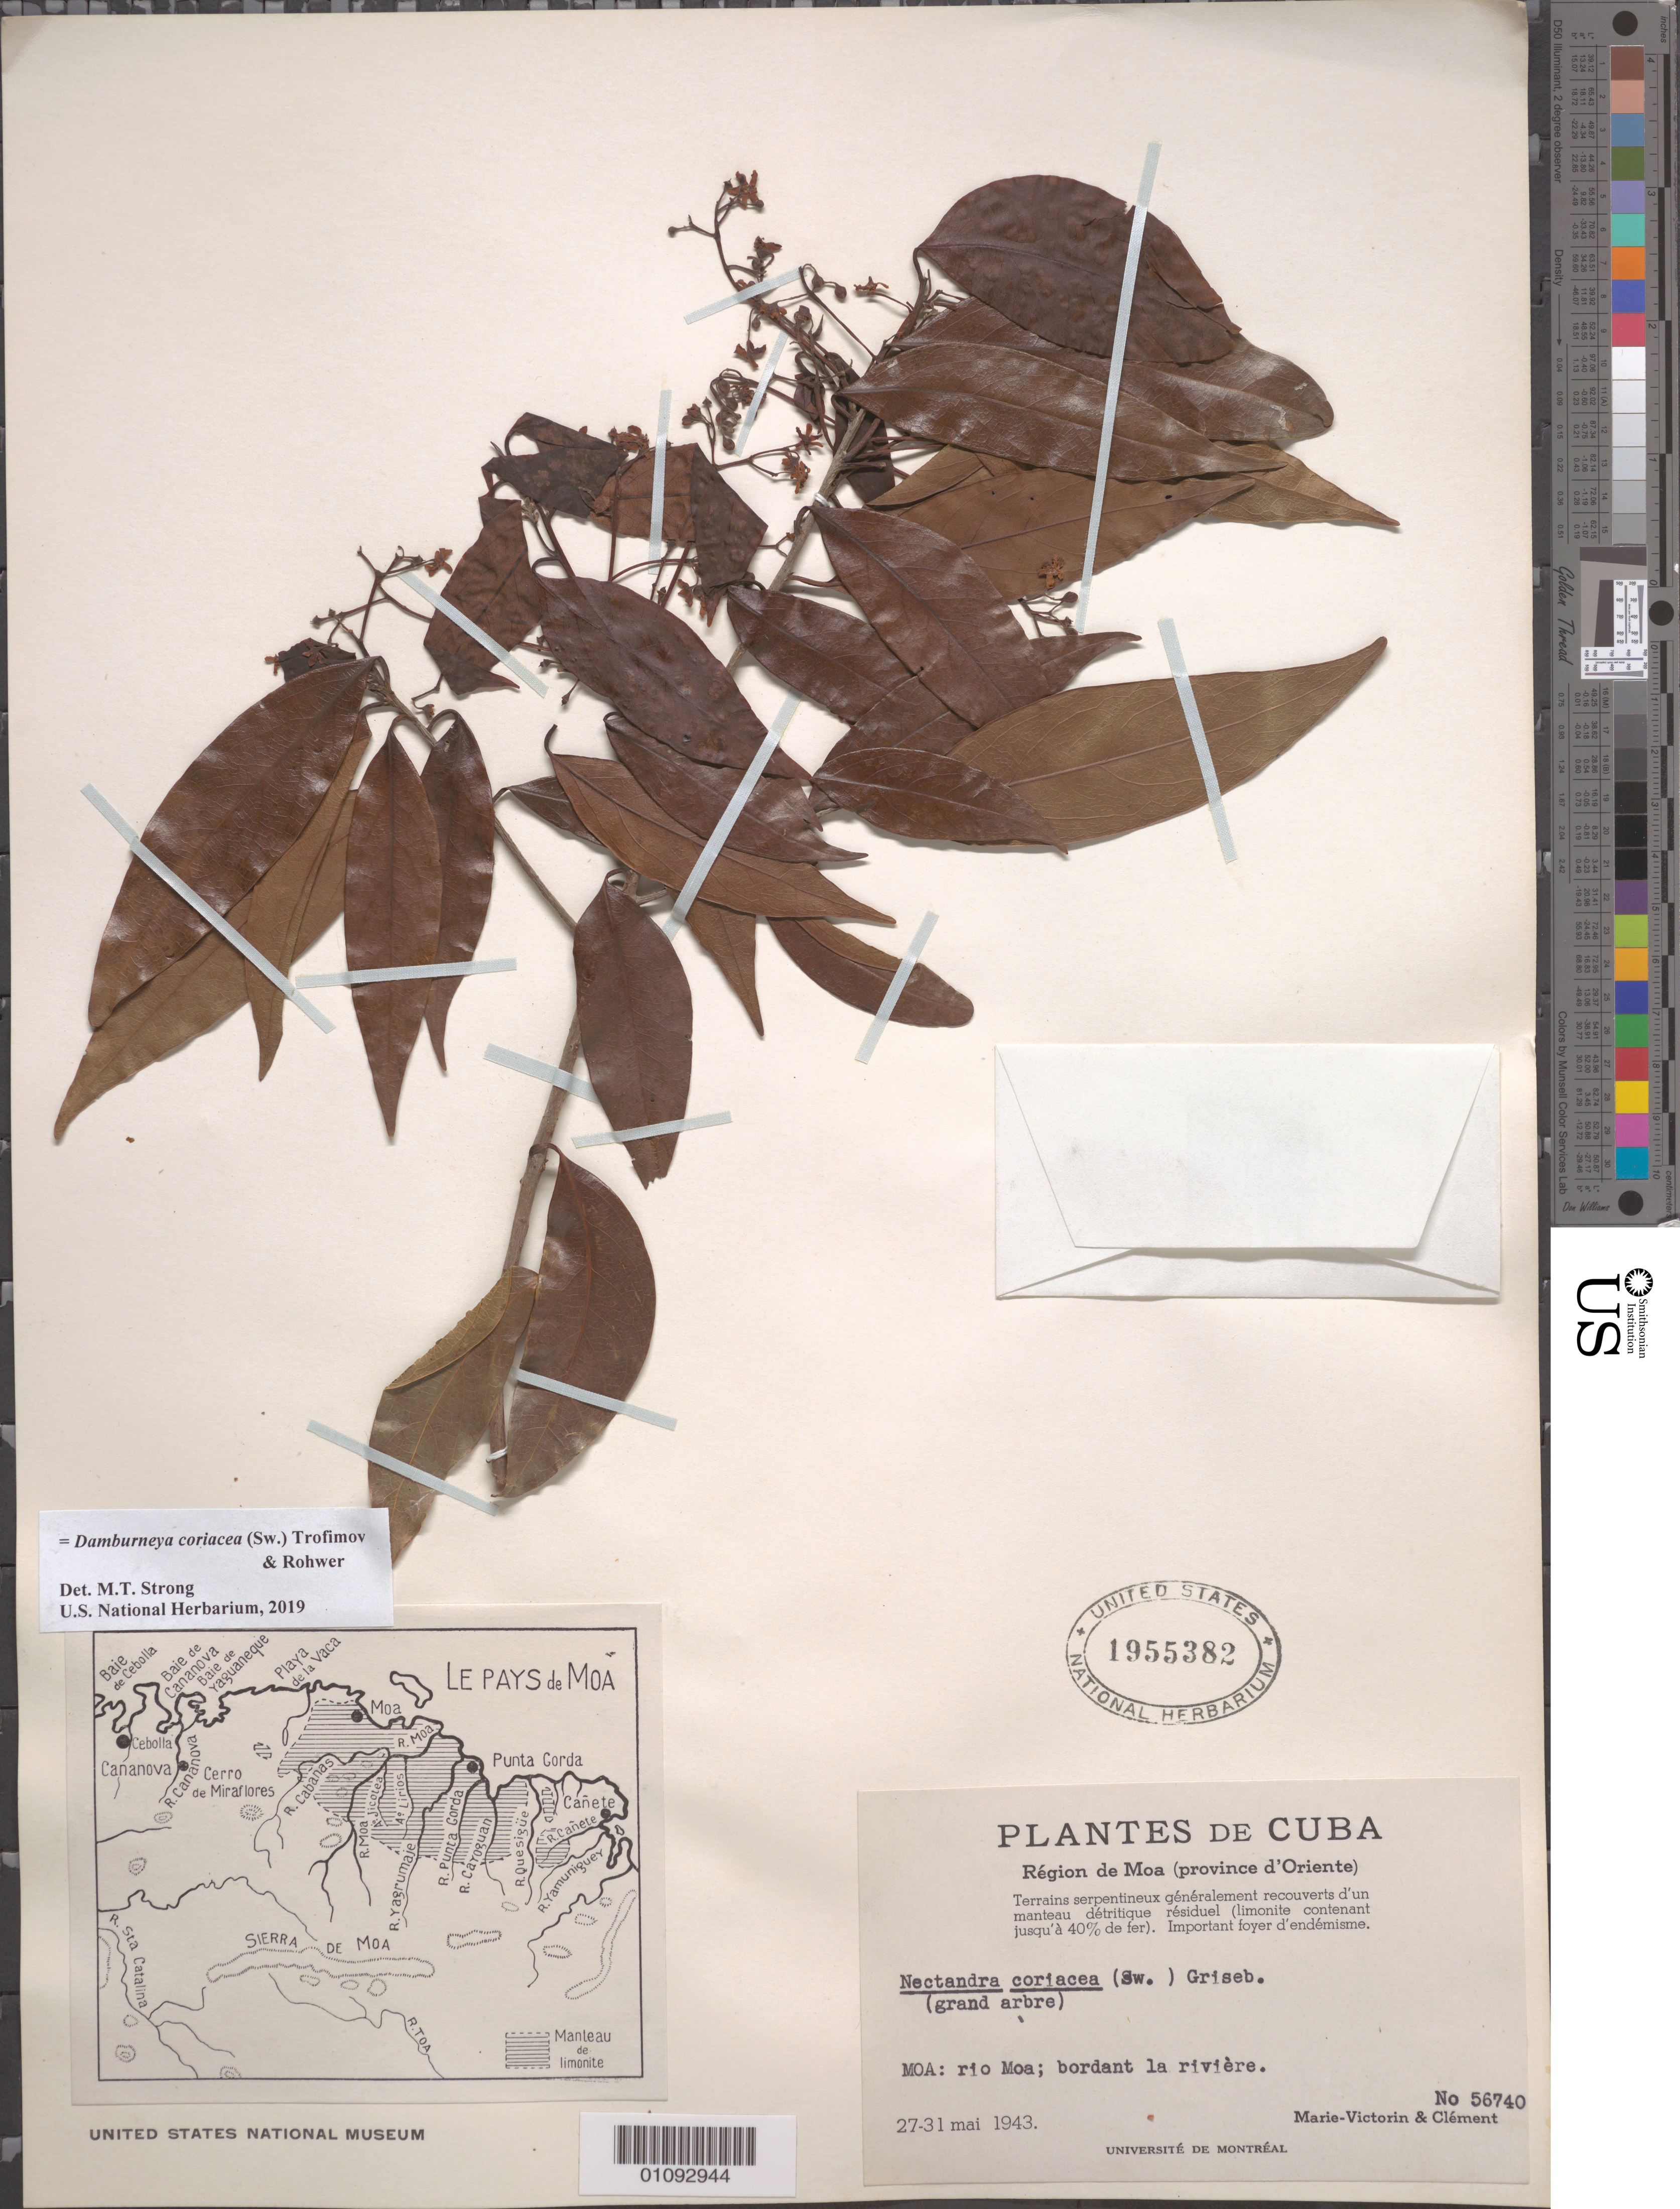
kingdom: Plantae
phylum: Tracheophyta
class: Magnoliopsida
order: Laurales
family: Lauraceae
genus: Damburneya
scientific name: Damburneya coriacea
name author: (Sw.) Trofimov & Rohwer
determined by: Strong, M. T., (US), Smithsonian Institution - National Museum of Natural History (UNITED STATES)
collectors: Fr. Marie-Victorin & B. Clement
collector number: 56740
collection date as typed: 27 May 1943 to 31 May 1943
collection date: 1943-05-27/1943-05-31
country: Cuba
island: Cuba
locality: Rio Moa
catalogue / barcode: US 1955382